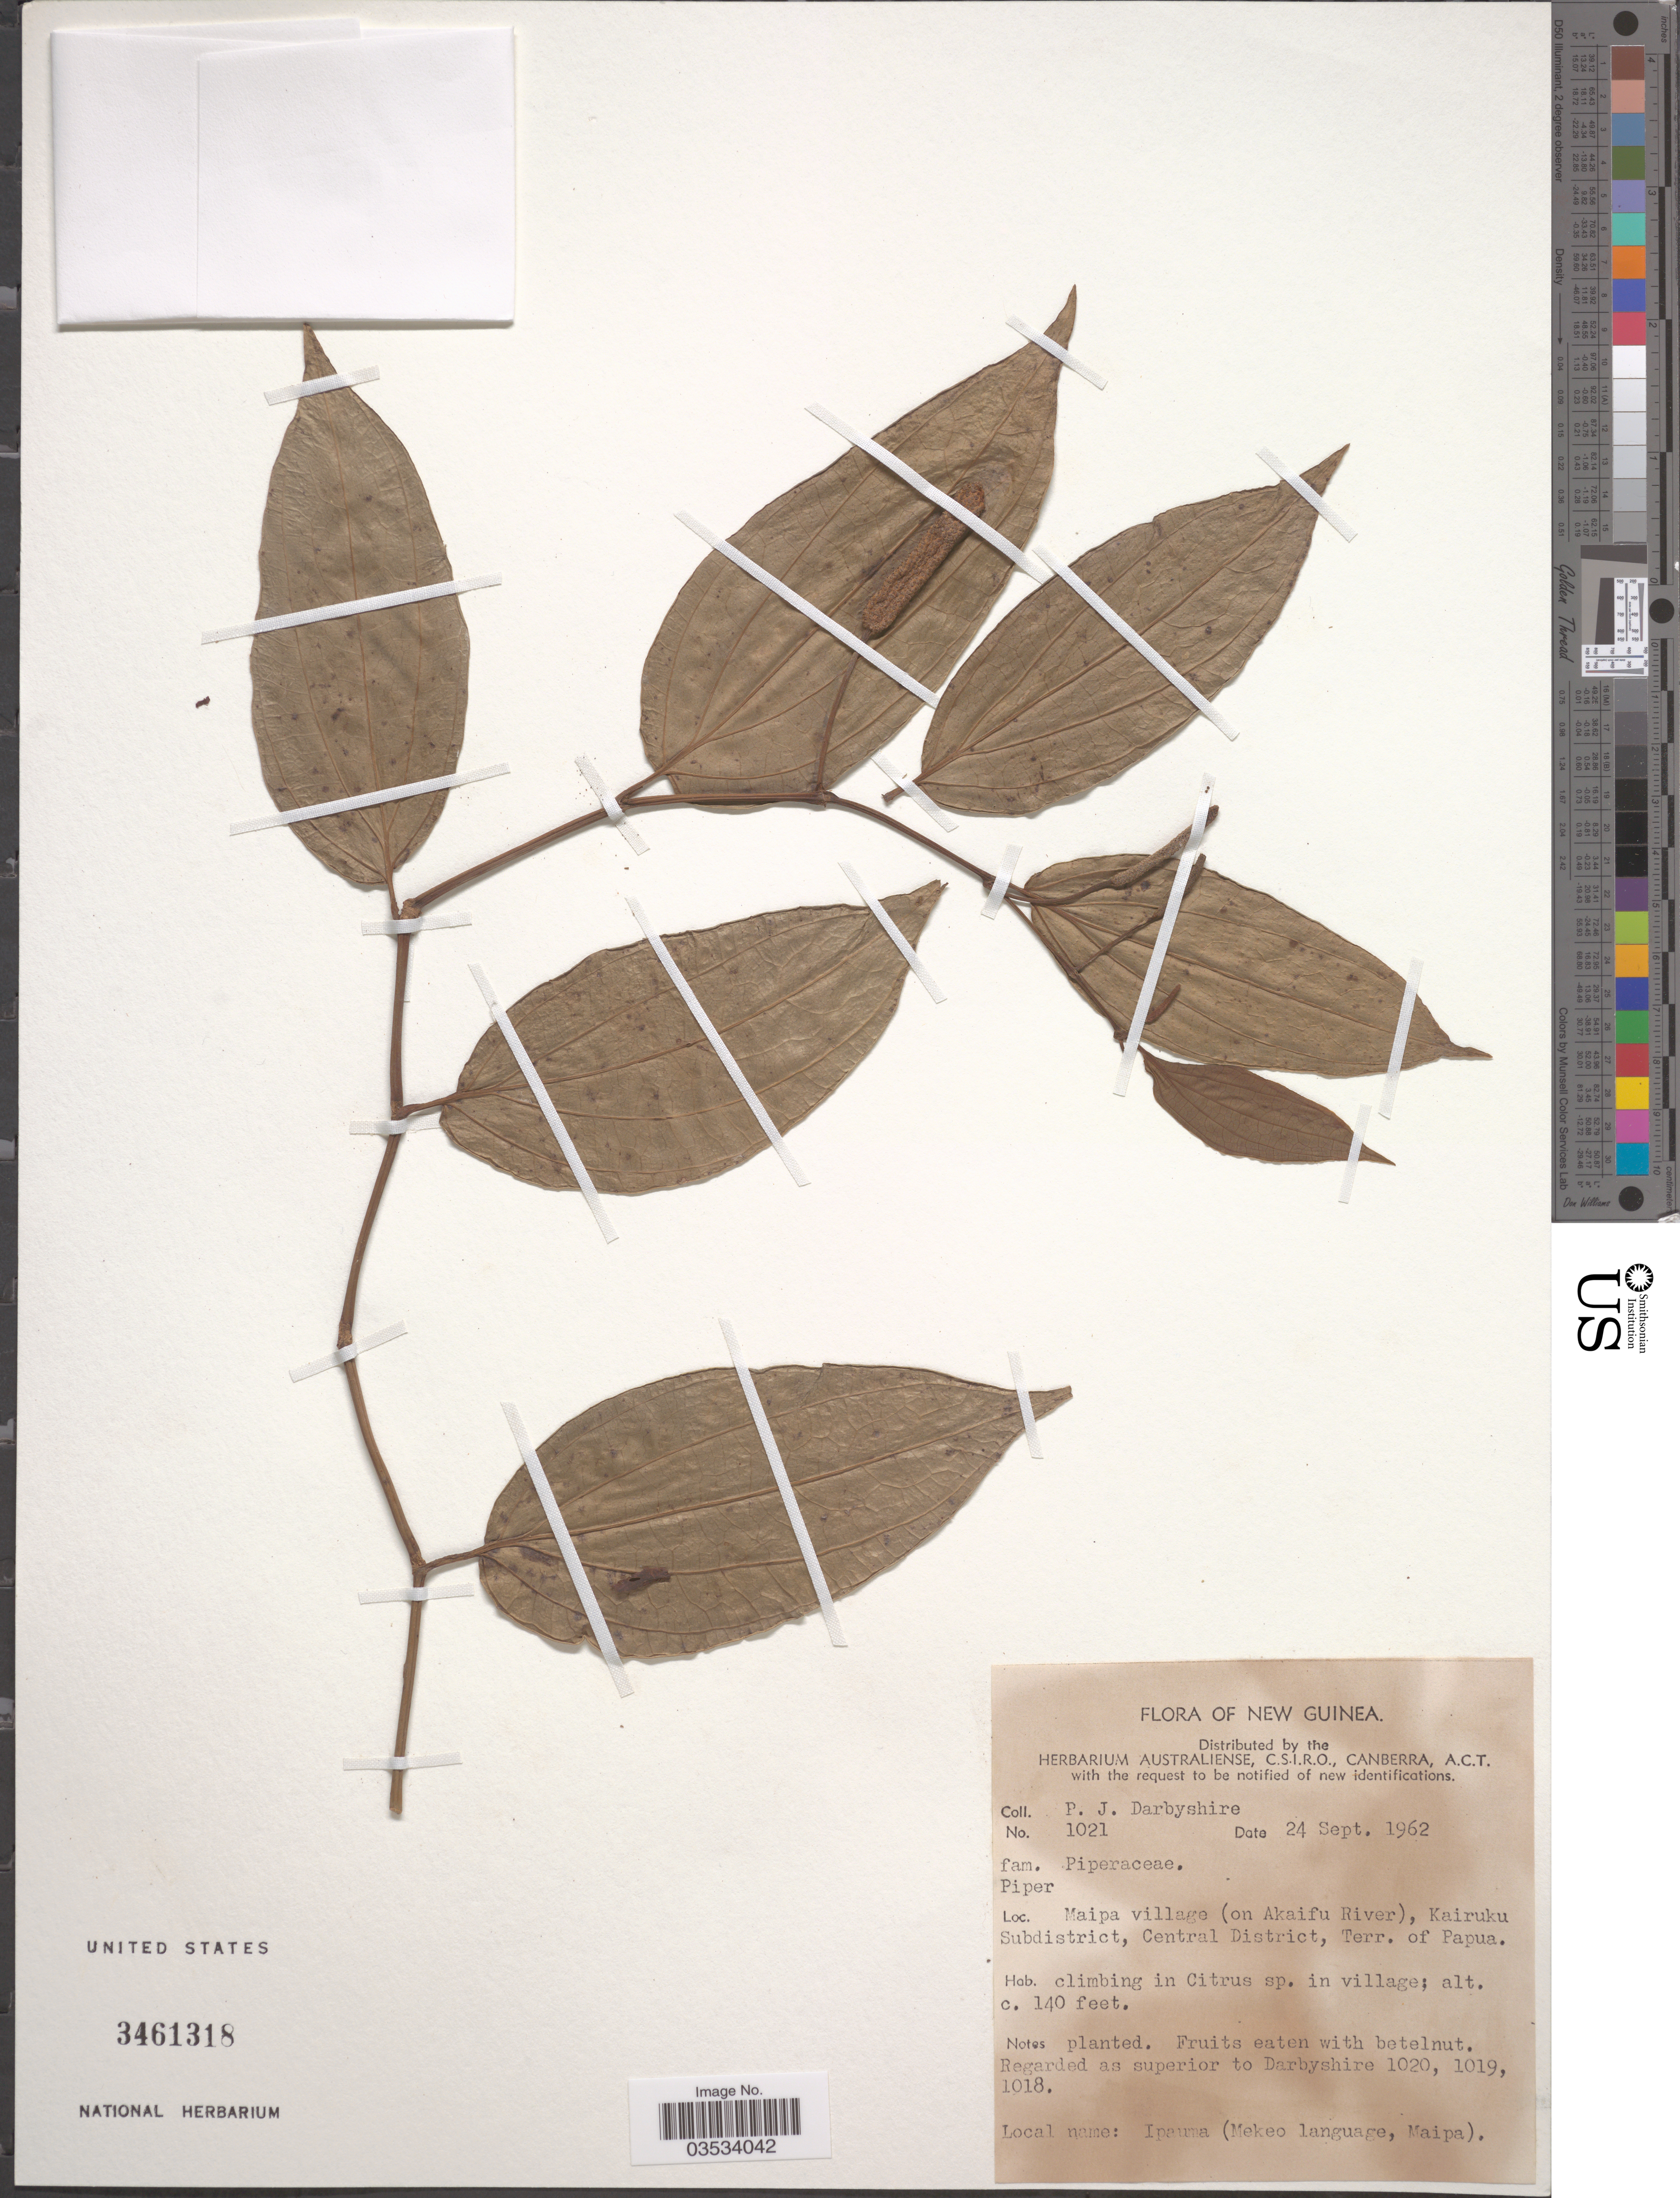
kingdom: Plantae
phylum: Tracheophyta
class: Magnoliopsida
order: Piperales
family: Piperaceae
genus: Piper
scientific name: Piper sp.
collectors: P. Darbyshire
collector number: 1021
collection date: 1962-09-24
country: Papua New Guinea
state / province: Central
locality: New Guinea. Maipa village (on Akaifu River), Kairuku Subdistrict, Central District, Terr. of Papua.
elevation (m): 43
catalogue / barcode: US 3461318